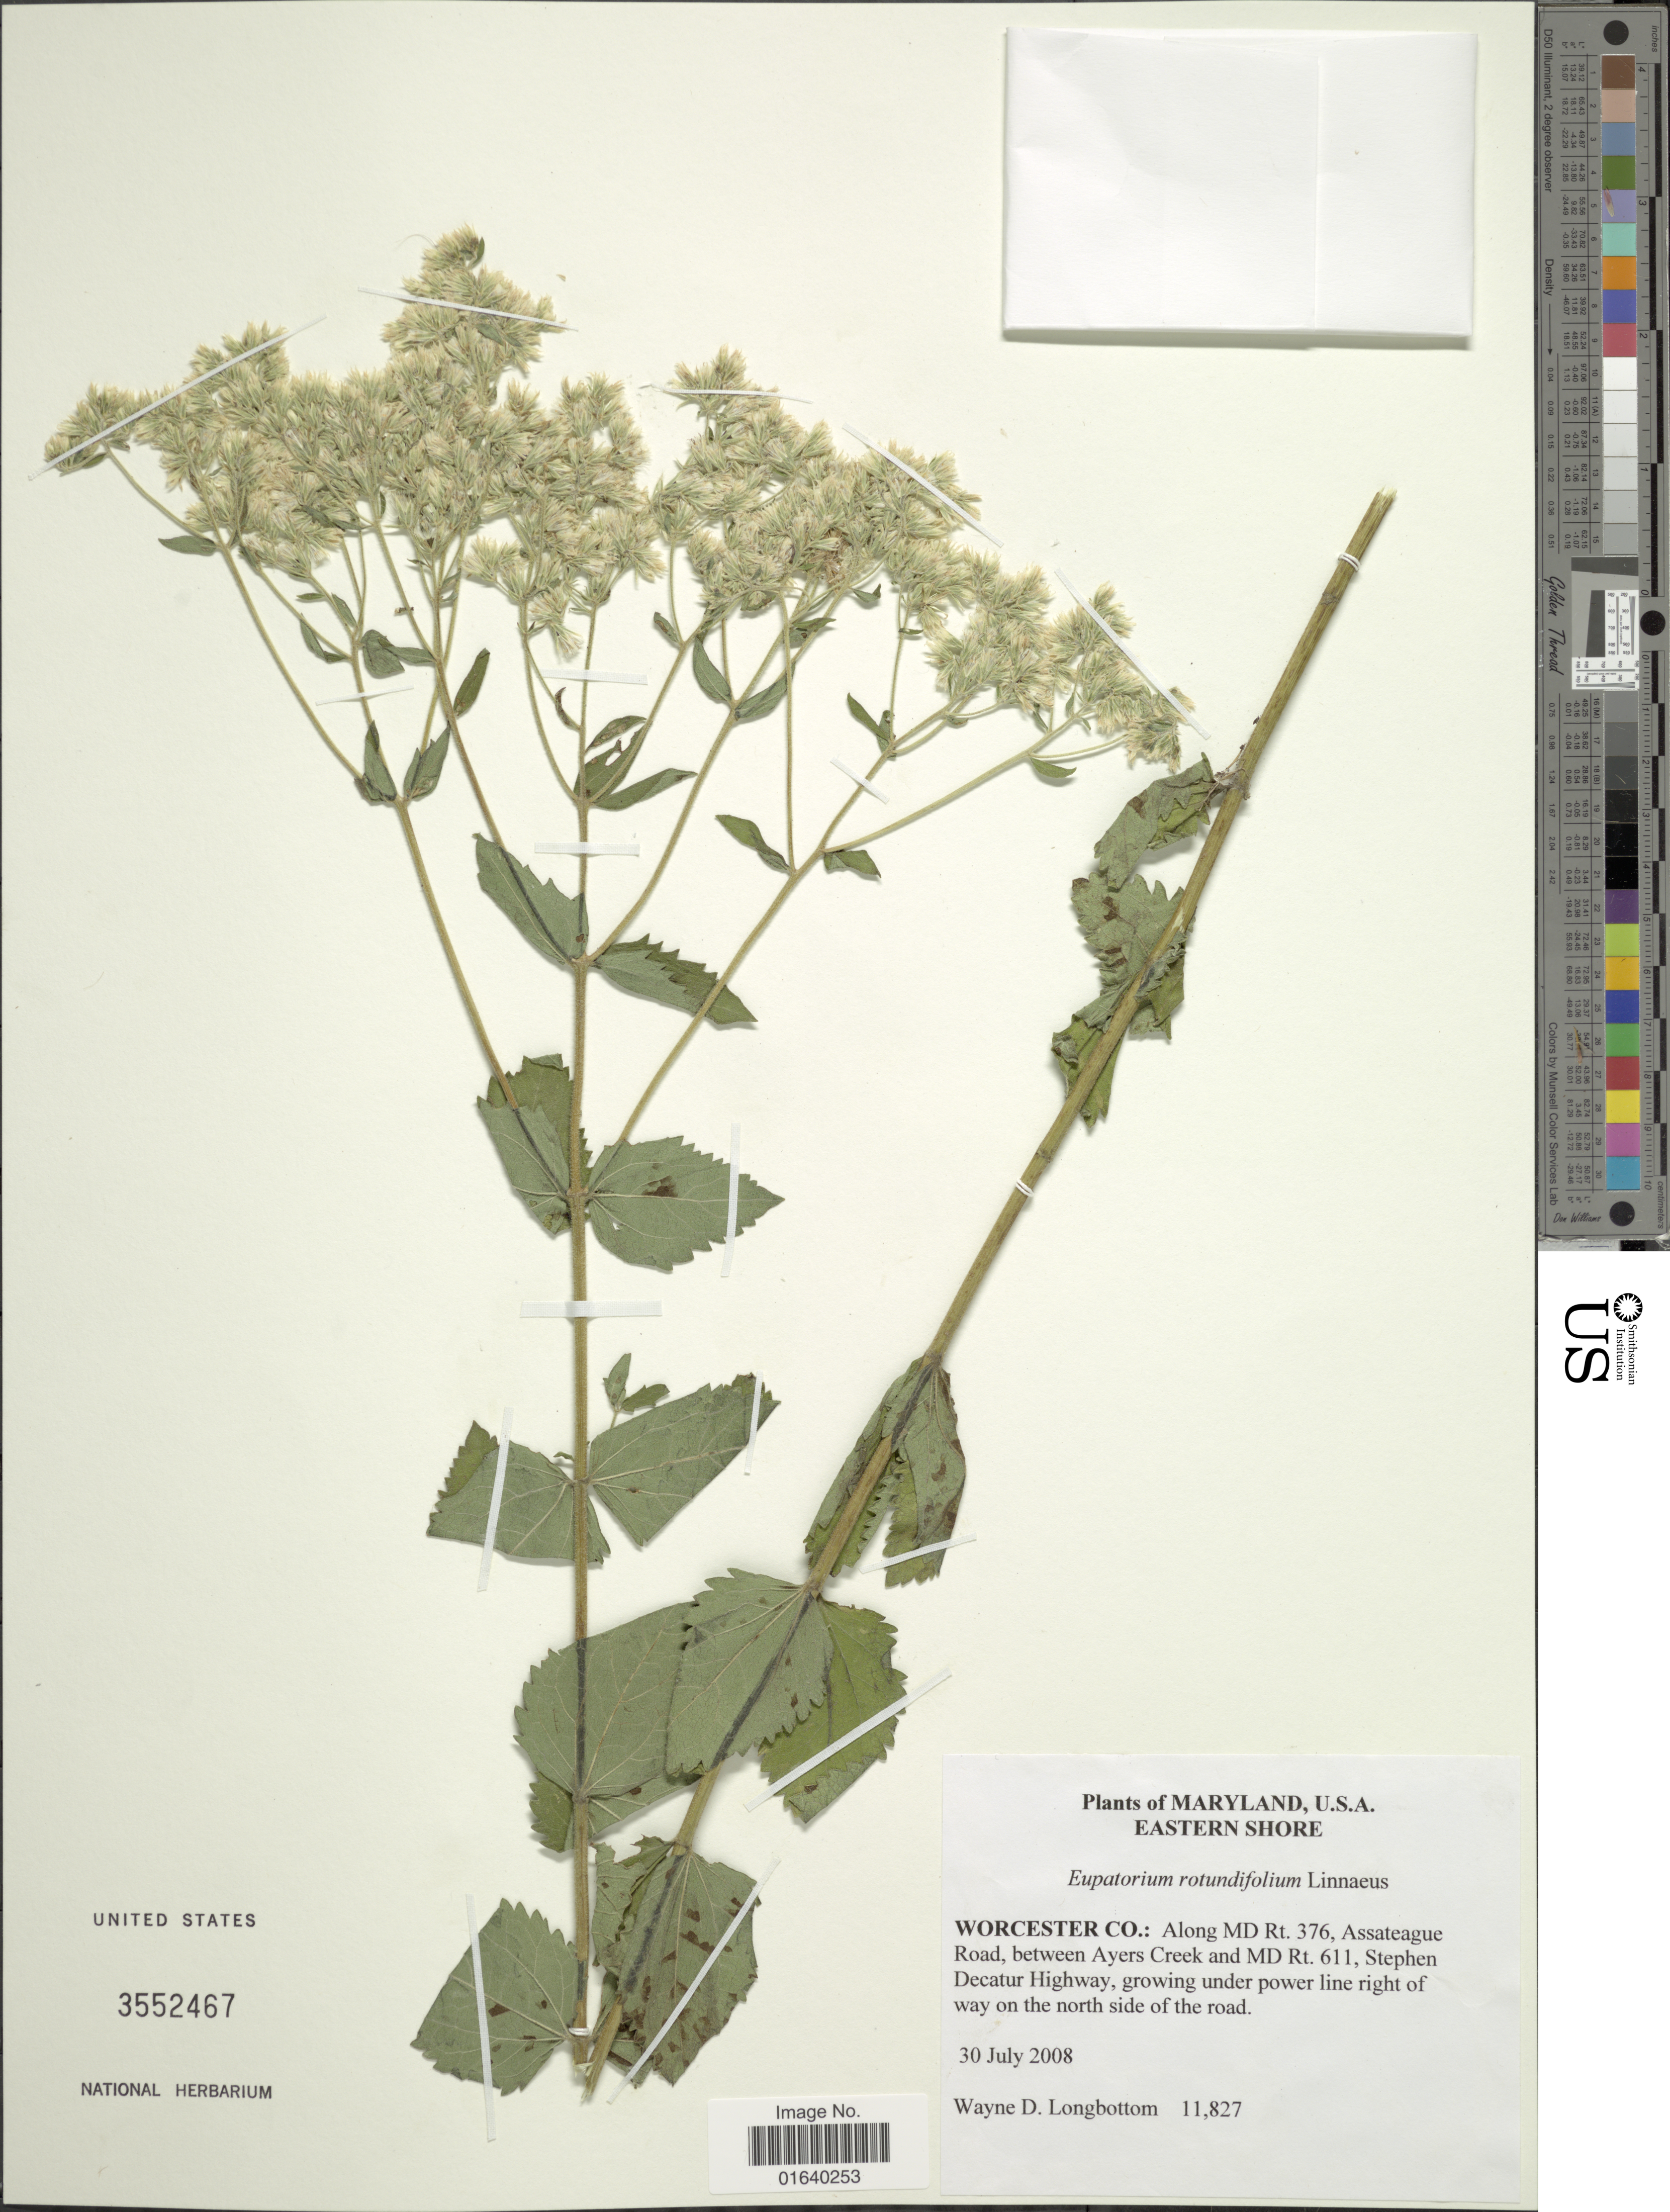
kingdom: Plantae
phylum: Tracheophyta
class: Magnoliopsida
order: Asterales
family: Asteraceae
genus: Eupatorium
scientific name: Eupatorium rotundifolium var. ovatum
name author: (Bigelow) J.D. Montgom. & Fairbrothers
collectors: W. D. Longbottom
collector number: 11827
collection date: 2008-07-30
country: United States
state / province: Maryland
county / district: Worcester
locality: Eastern shore, Worcester Co.: Along MD Rt. 376, Assateague Road, between Ayers Creek and MD Rt. 611, Stephen Decatur Highway, growing under power line right of way on the north side of the road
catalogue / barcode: US 3552467